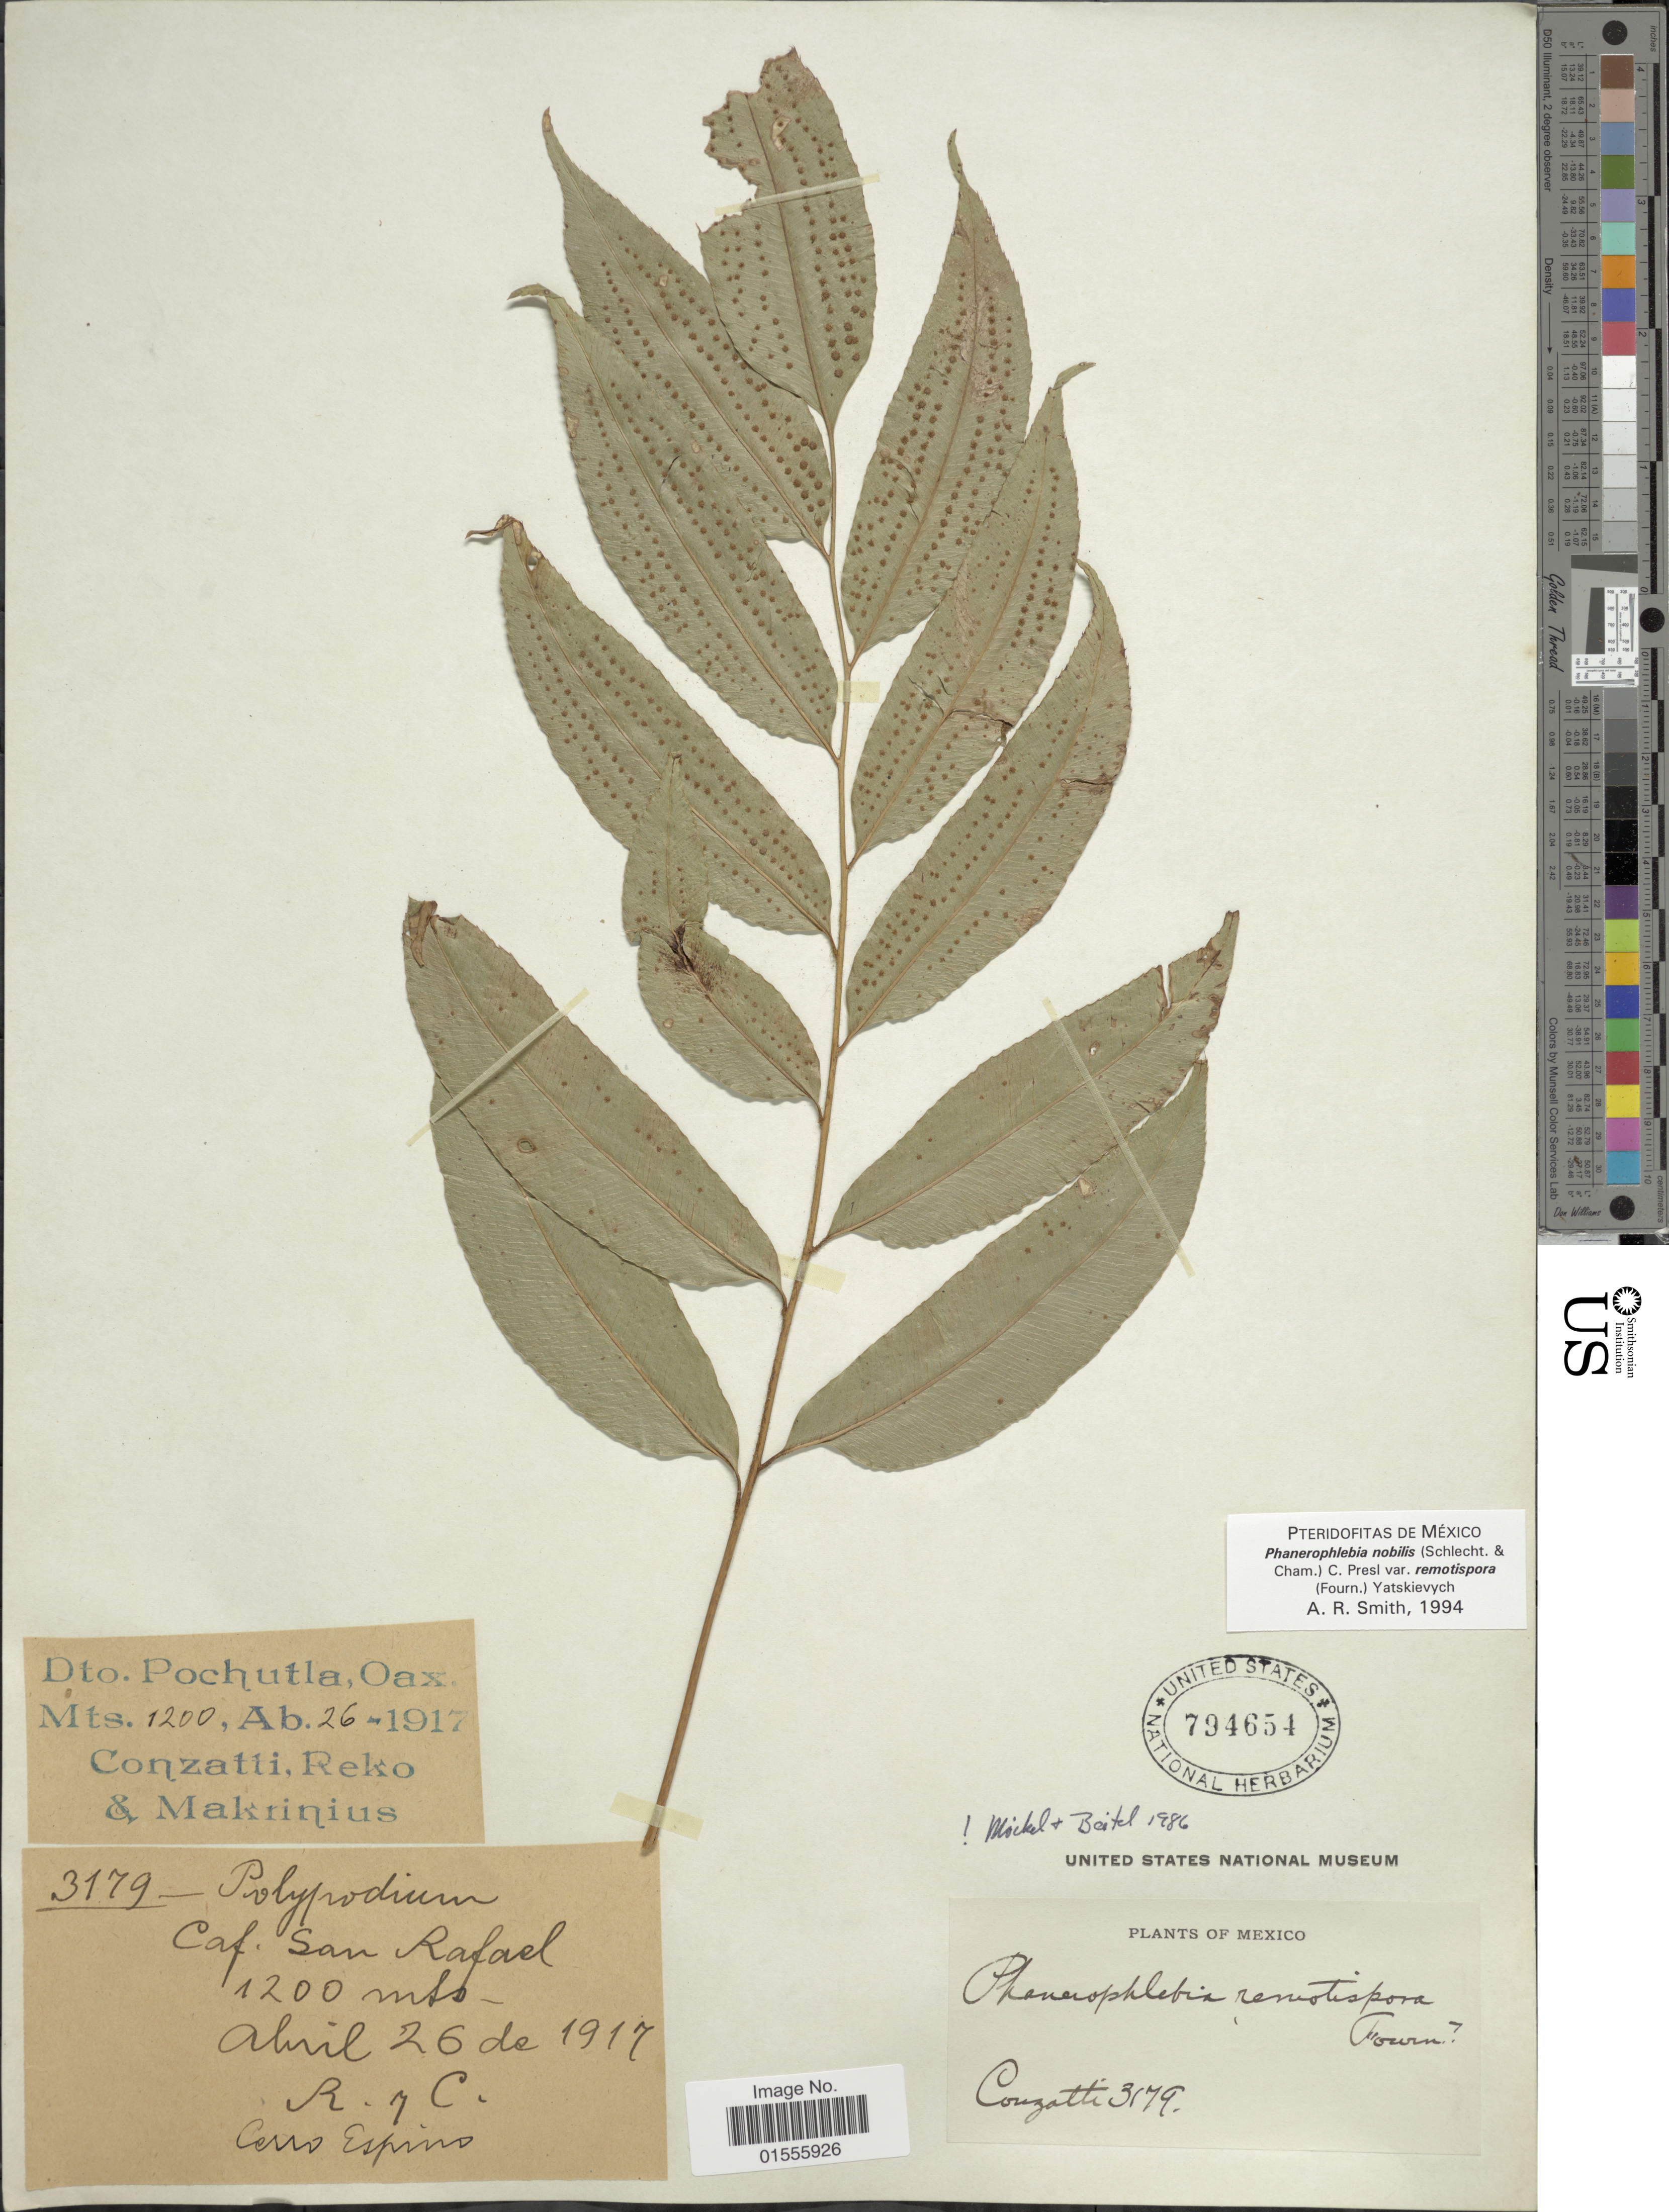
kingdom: Plantae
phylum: Tracheophyta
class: Polypodiopsida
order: Polypodiales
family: Dryopteridaceae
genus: Phanerophlebia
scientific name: Phanerophlebia remotispora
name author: E. Fourn.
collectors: Conzatti, --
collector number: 3179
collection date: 1917-04-26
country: Mexico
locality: San Rafael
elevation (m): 1200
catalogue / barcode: US 794654